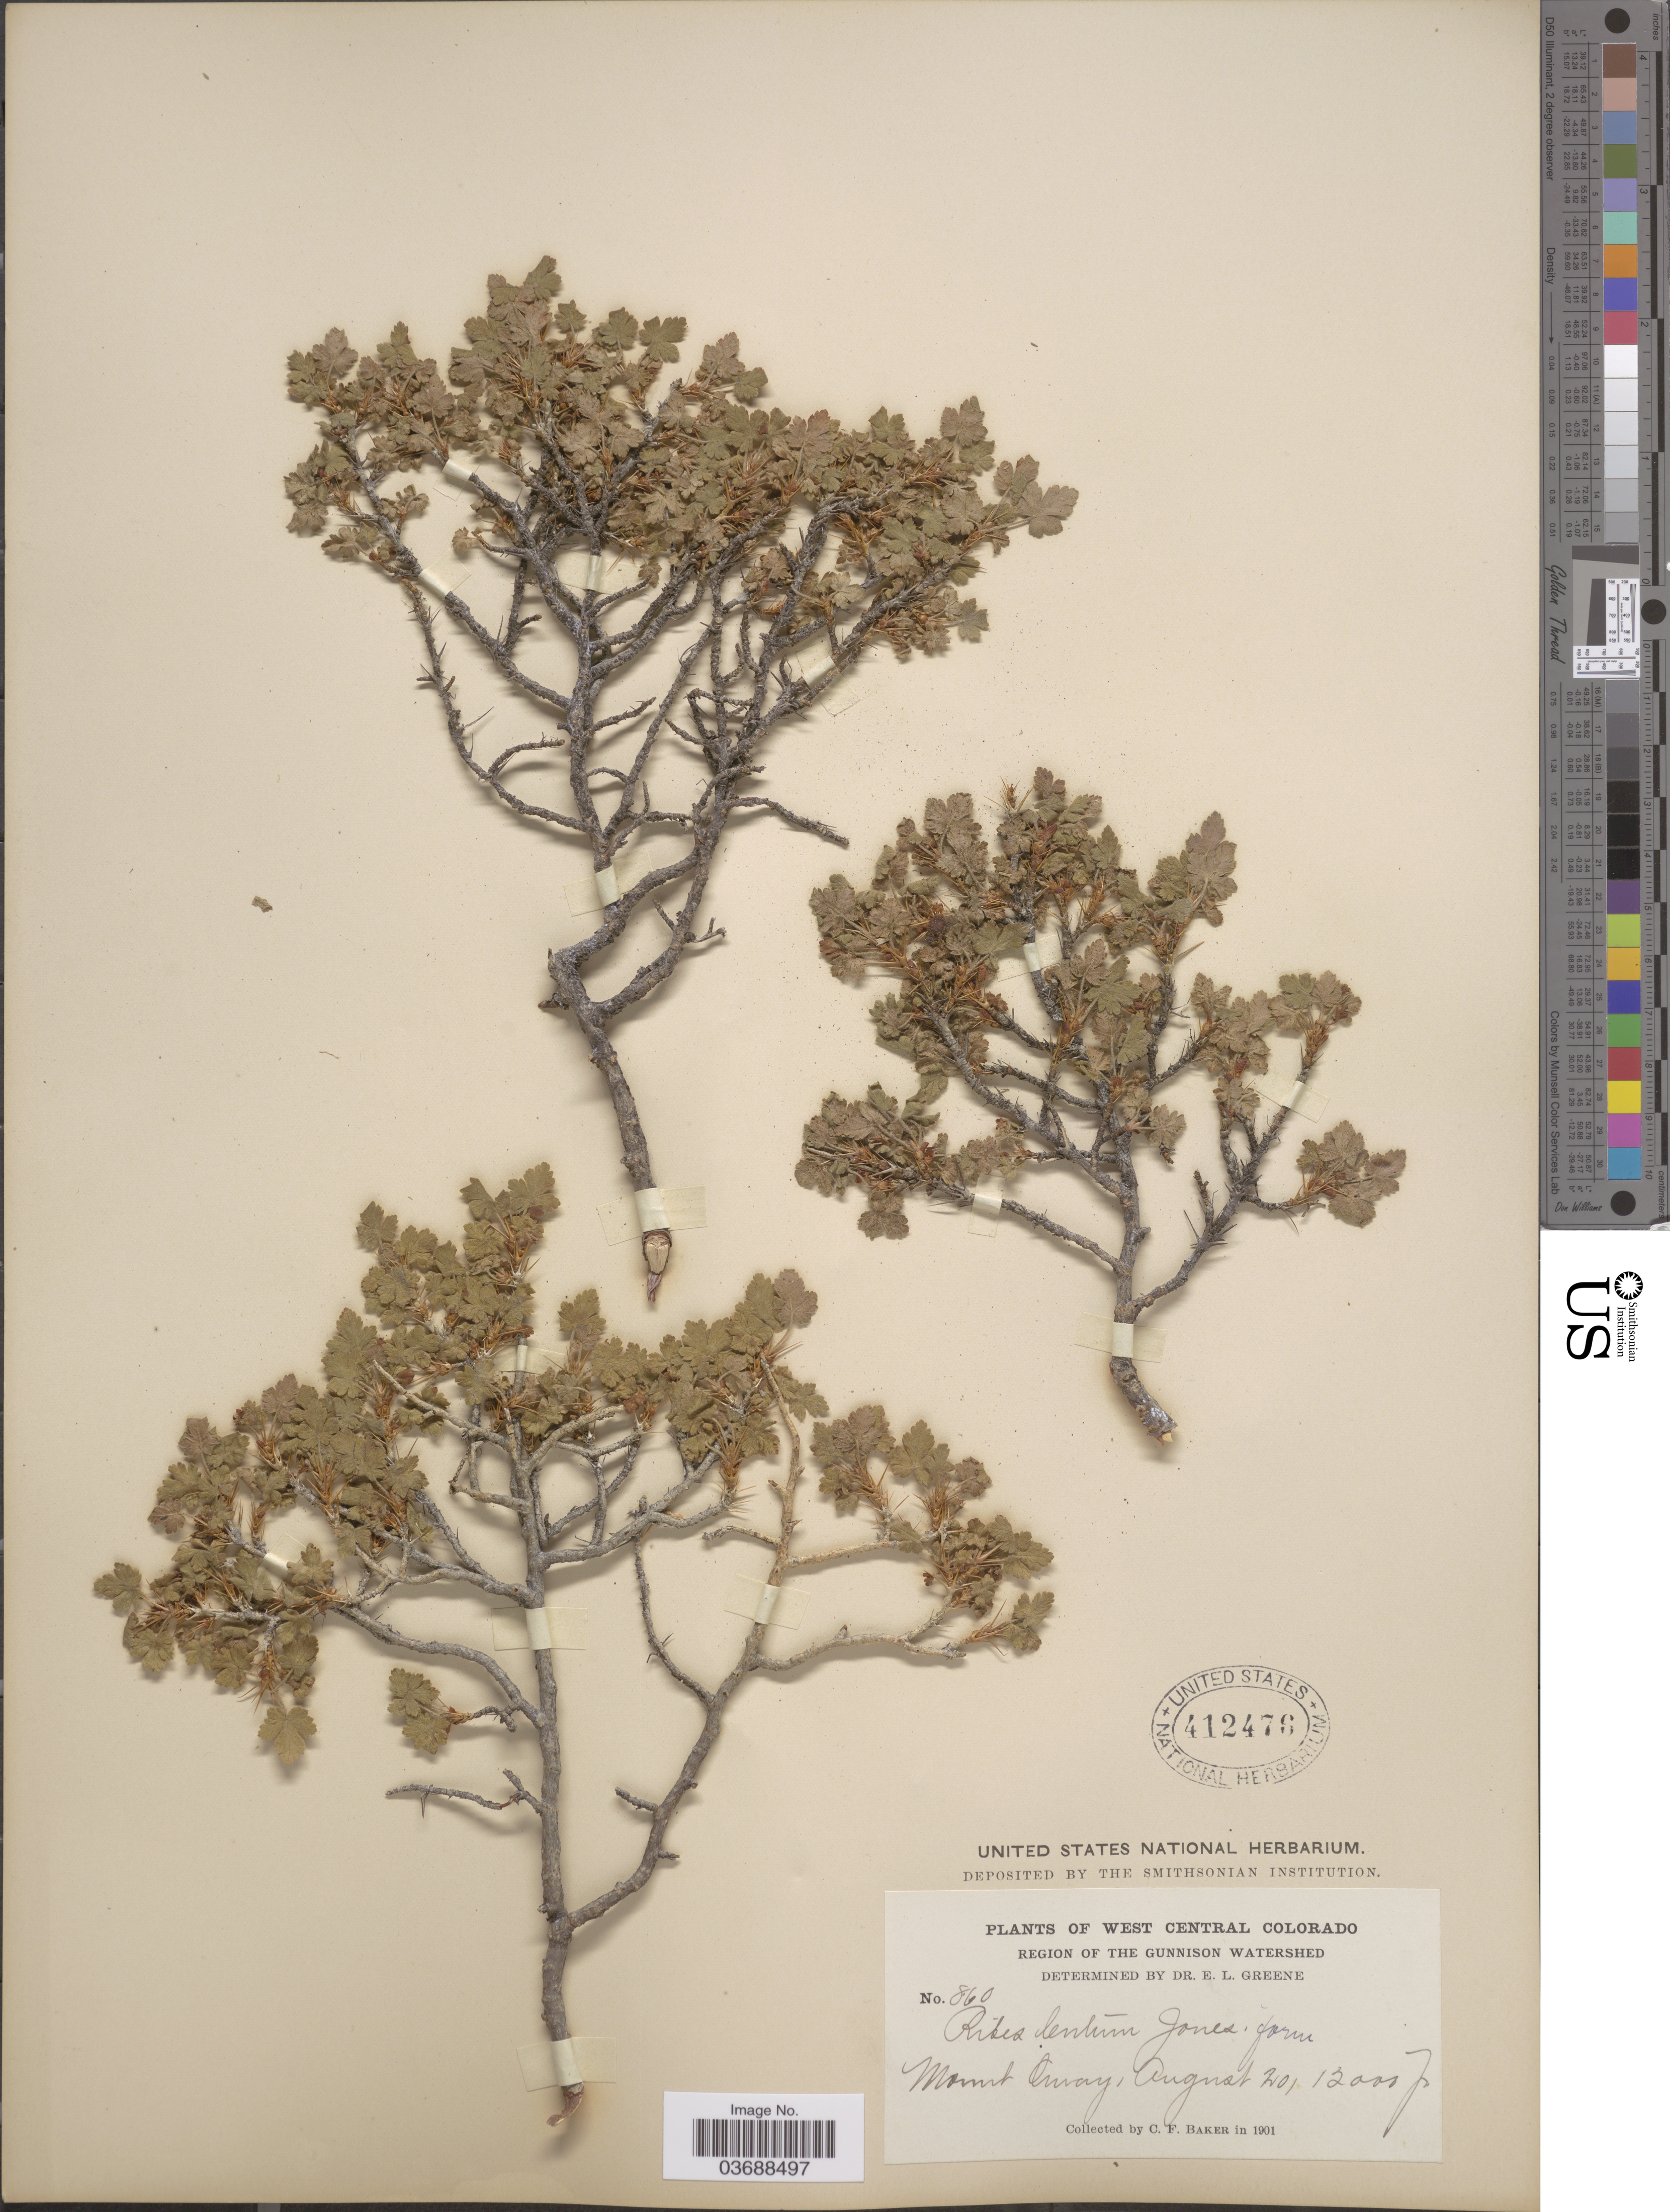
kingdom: Plantae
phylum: Tracheophyta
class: Magnoliopsida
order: Saxifragales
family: Grossulariaceae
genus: Ribes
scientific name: Ribes montigenum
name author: McClatchie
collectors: C. F. Baker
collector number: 860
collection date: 1901-08-20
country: United States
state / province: Colorado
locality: West Central Colorado. Region of The Gunnison Watershed. Mount Ouray.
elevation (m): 3962